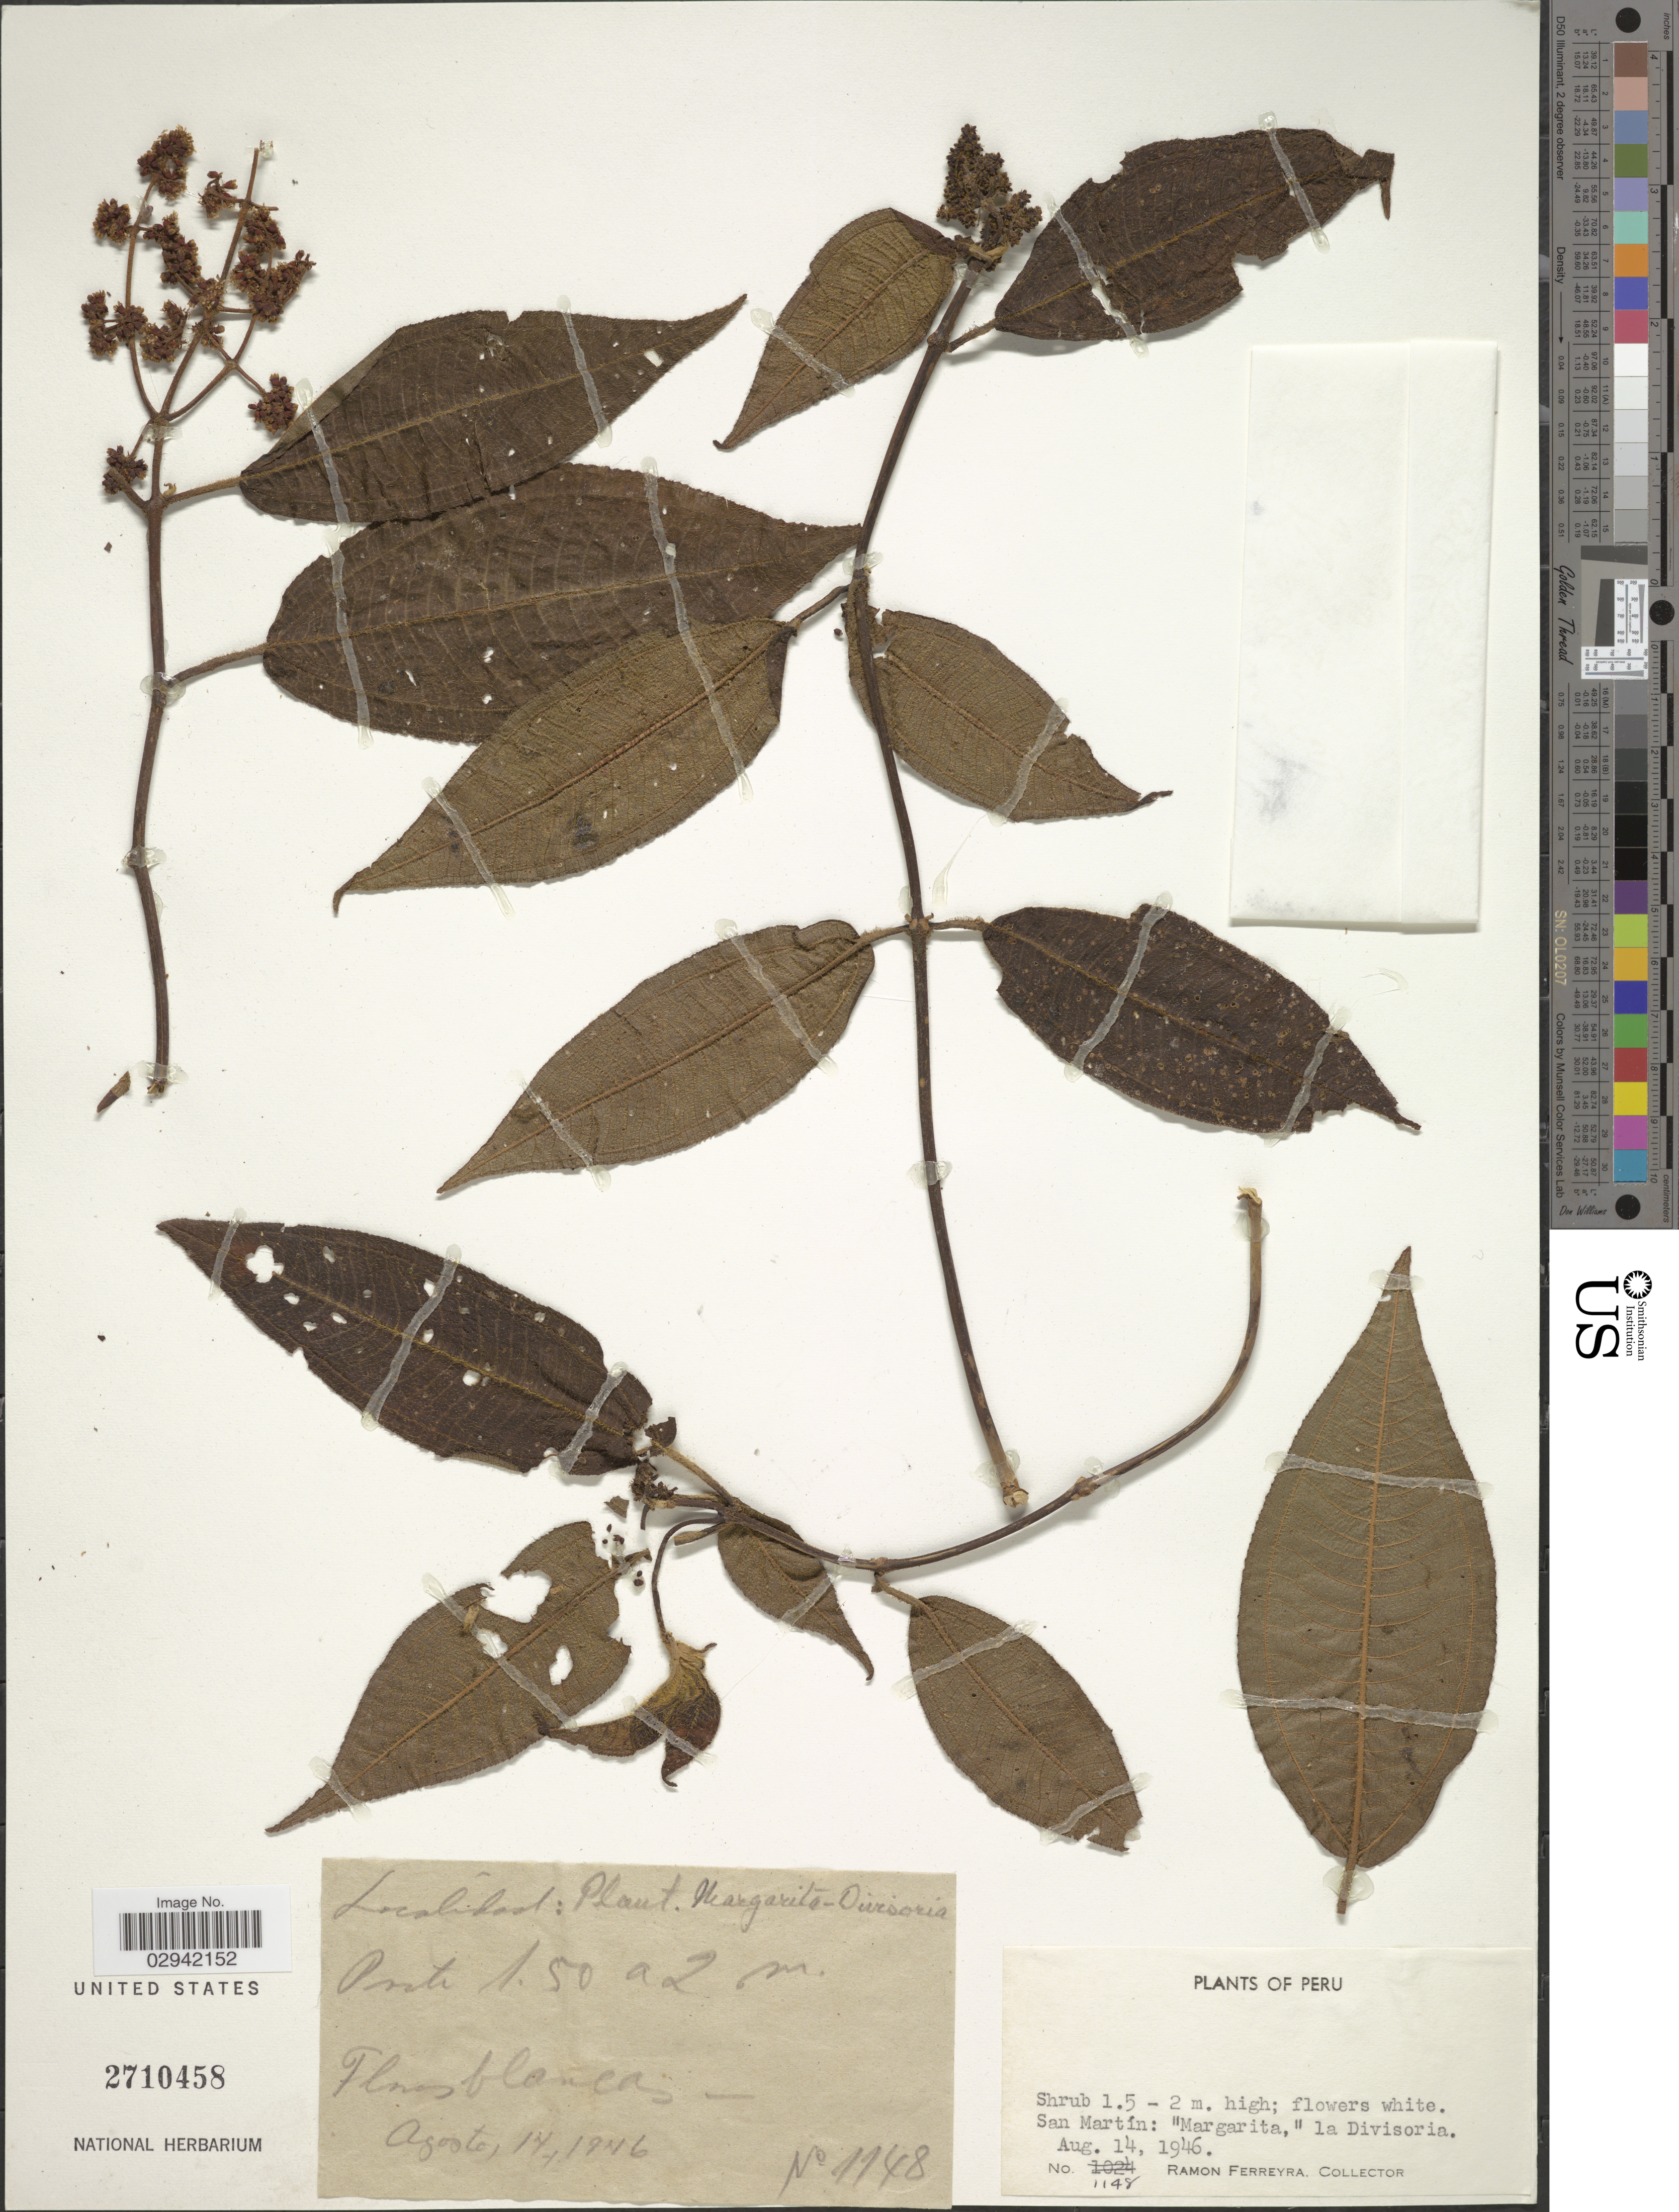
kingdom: Plantae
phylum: Tracheophyta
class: Magnoliopsida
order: Myrtales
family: Melastomataceae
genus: Miconia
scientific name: Miconia polychaeta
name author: Wurdack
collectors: R. A. Ferreyra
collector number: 1148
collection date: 1946-08-14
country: Peru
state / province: San Martín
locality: Margarita,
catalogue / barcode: US 2710458